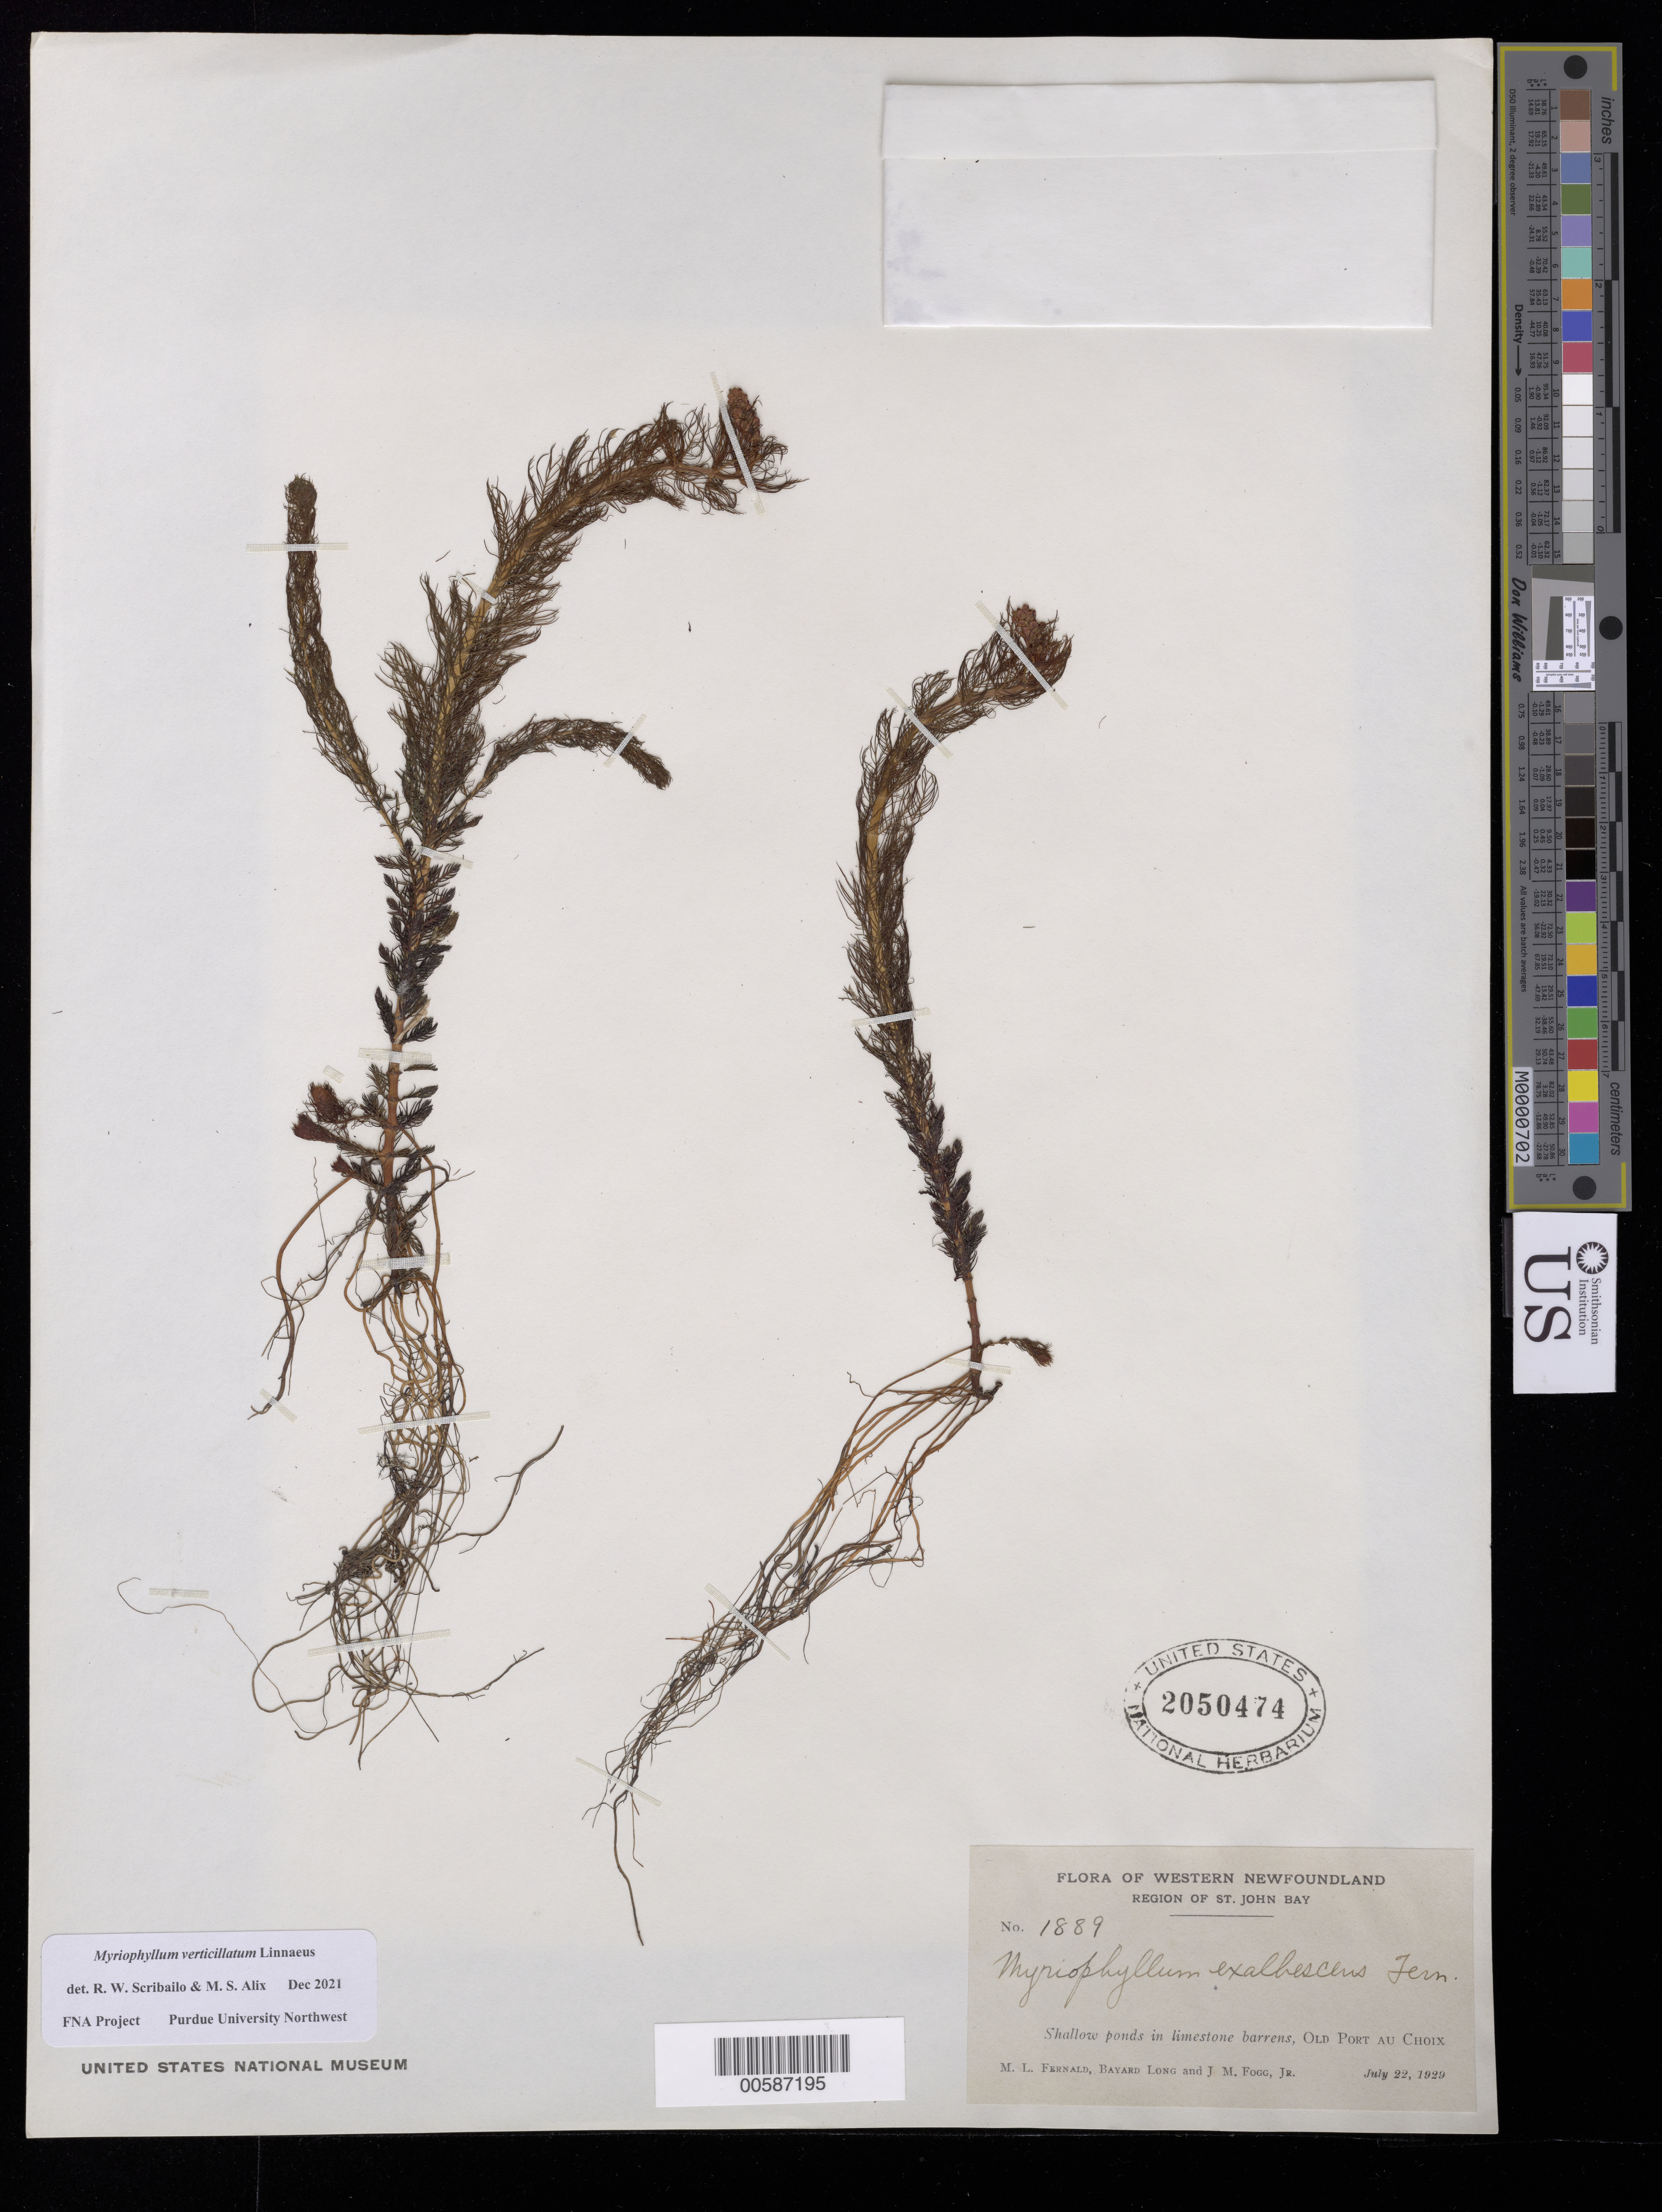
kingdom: Plantae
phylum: Tracheophyta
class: Magnoliopsida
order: Saxifragales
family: Haloragaceae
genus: Myriophyllum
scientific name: Myriophyllum verticillatum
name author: L.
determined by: Scribailo, R. W.; Alix, M. S.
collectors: M. L. Fernald, B. Long & J. Fogg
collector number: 1889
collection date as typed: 22 Jul 1929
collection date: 1929-07-22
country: Canada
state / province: Newfoundland and Labrador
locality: St. John Bay, Old Port au Choix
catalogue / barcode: US 2050474